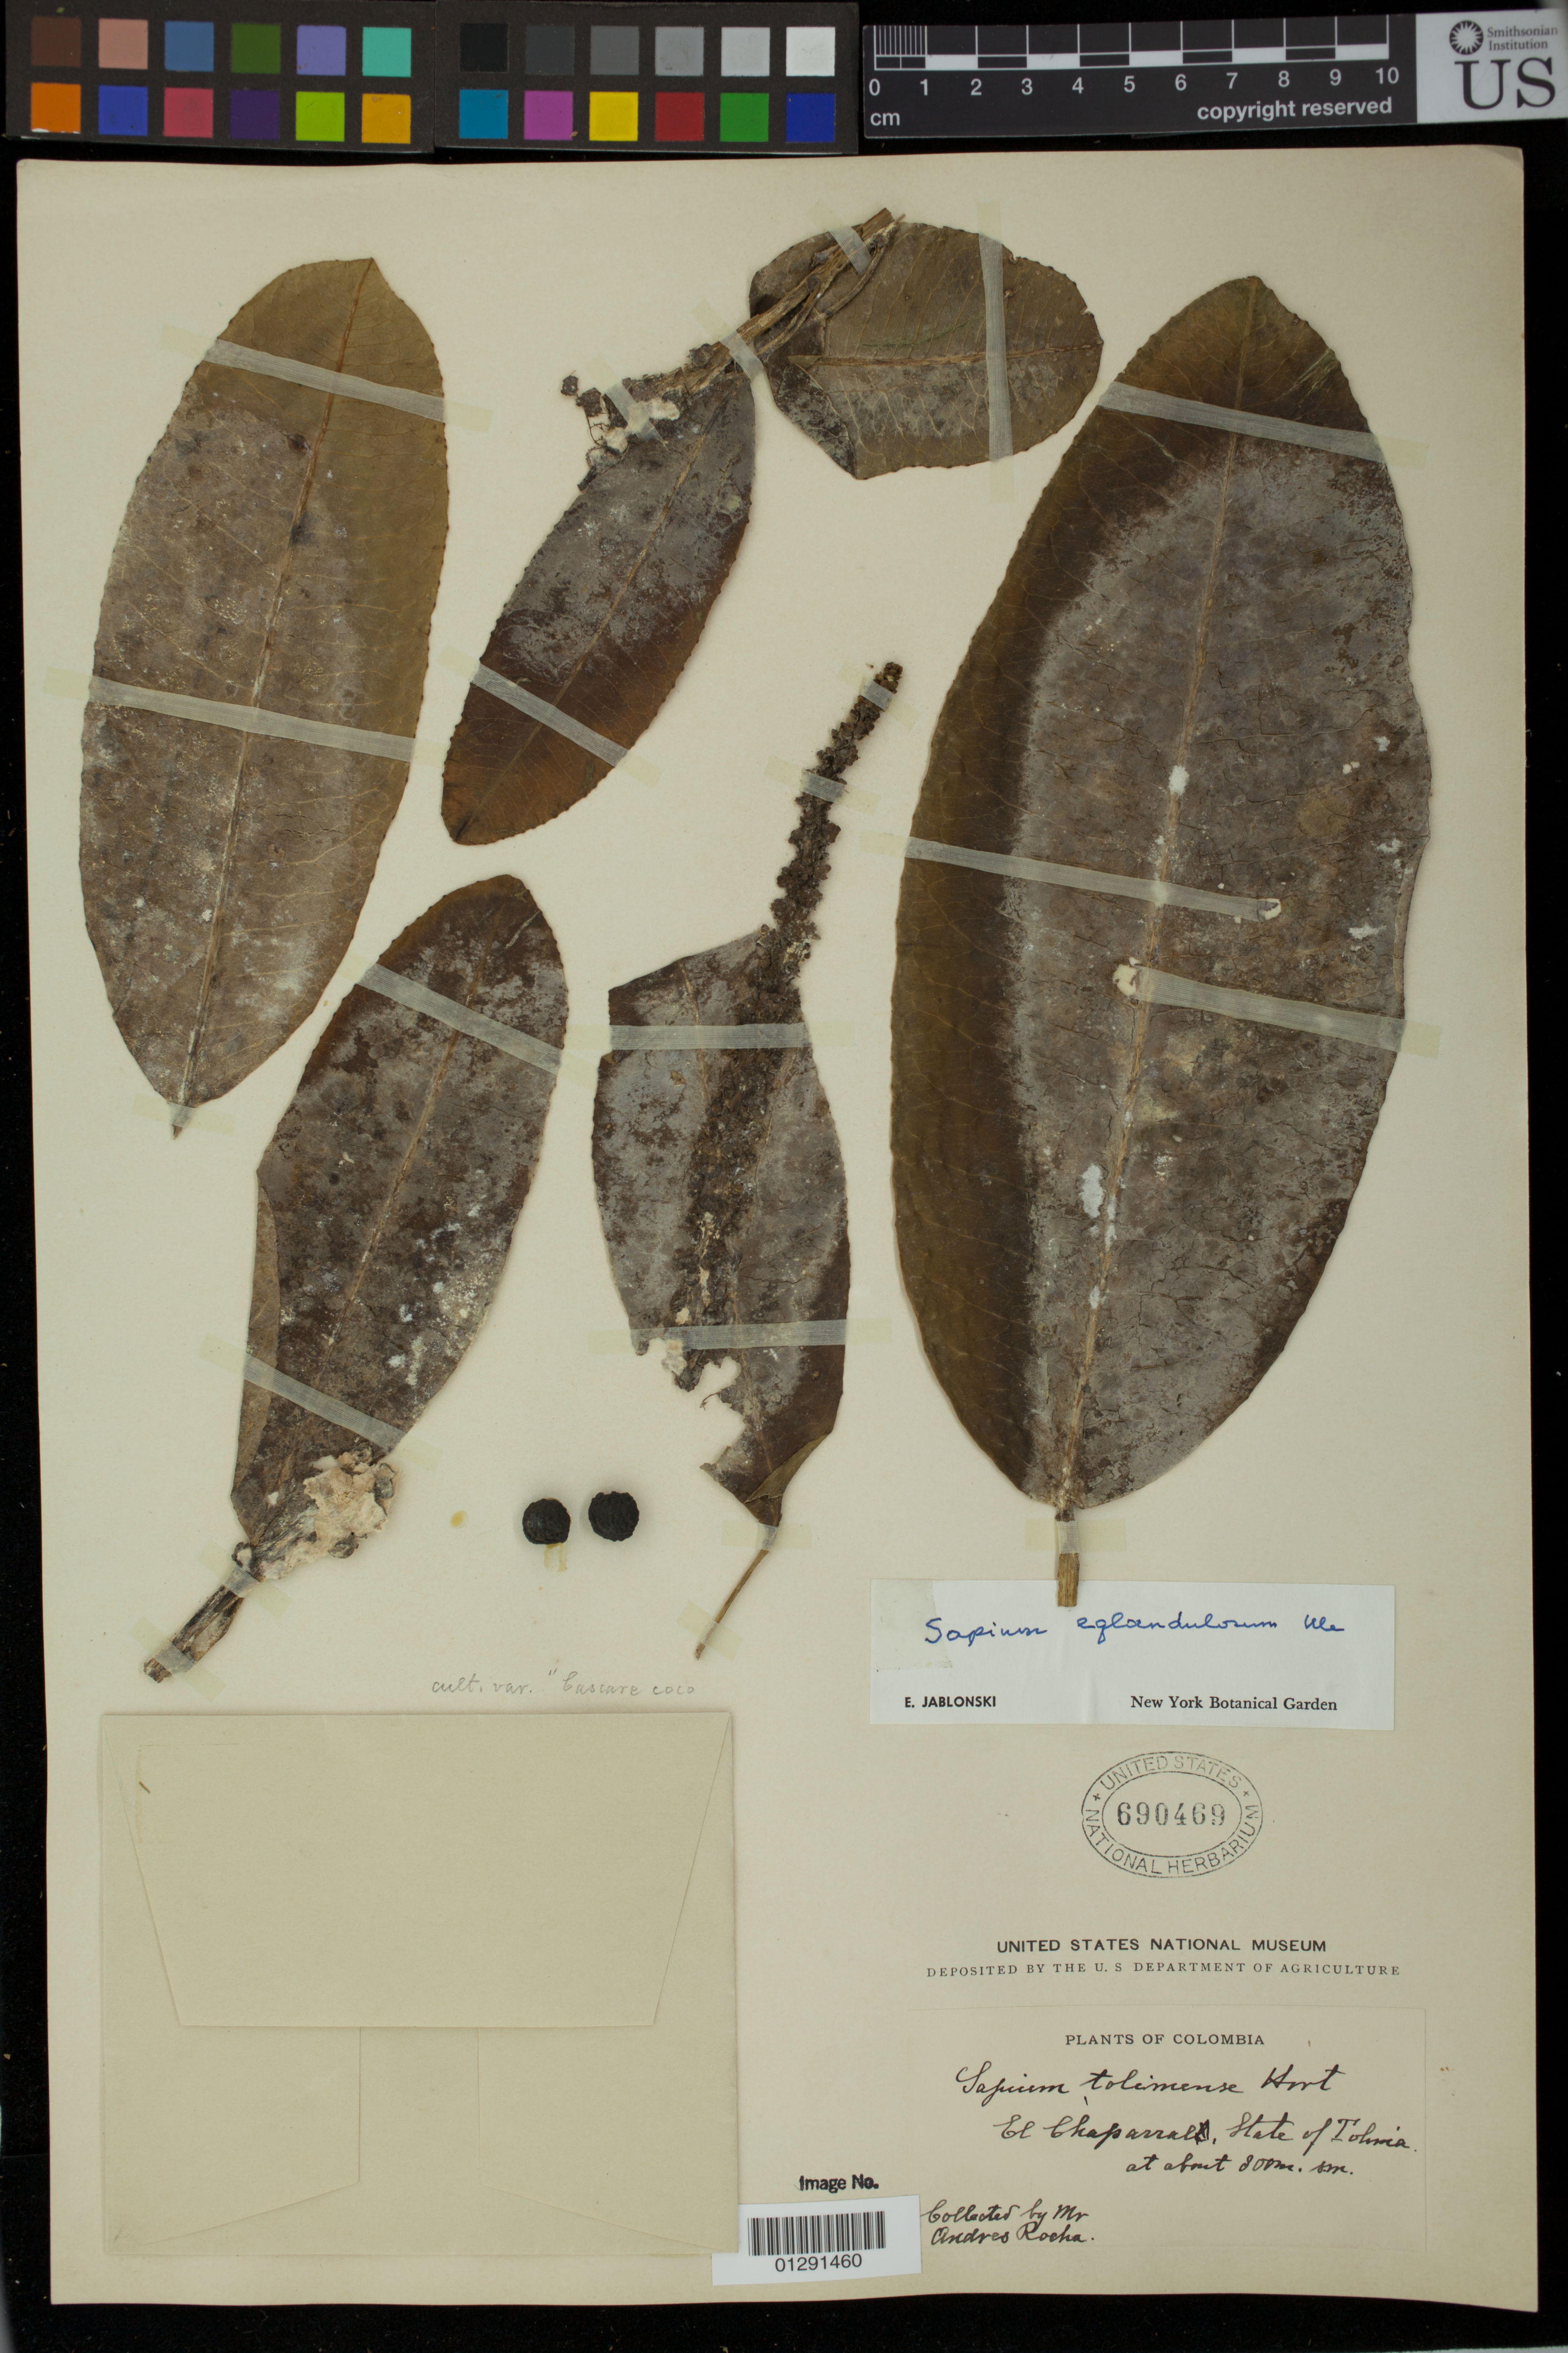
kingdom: Plantae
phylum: Tracheophyta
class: Magnoliopsida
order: Malpighiales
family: Euphorbiaceae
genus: Sapium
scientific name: Sapium lauriflorum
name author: (A. Rich.) Griseb.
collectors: A. Rocha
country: Colombia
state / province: Tolima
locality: El Chaparral, State of Tolima.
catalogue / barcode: US 690469